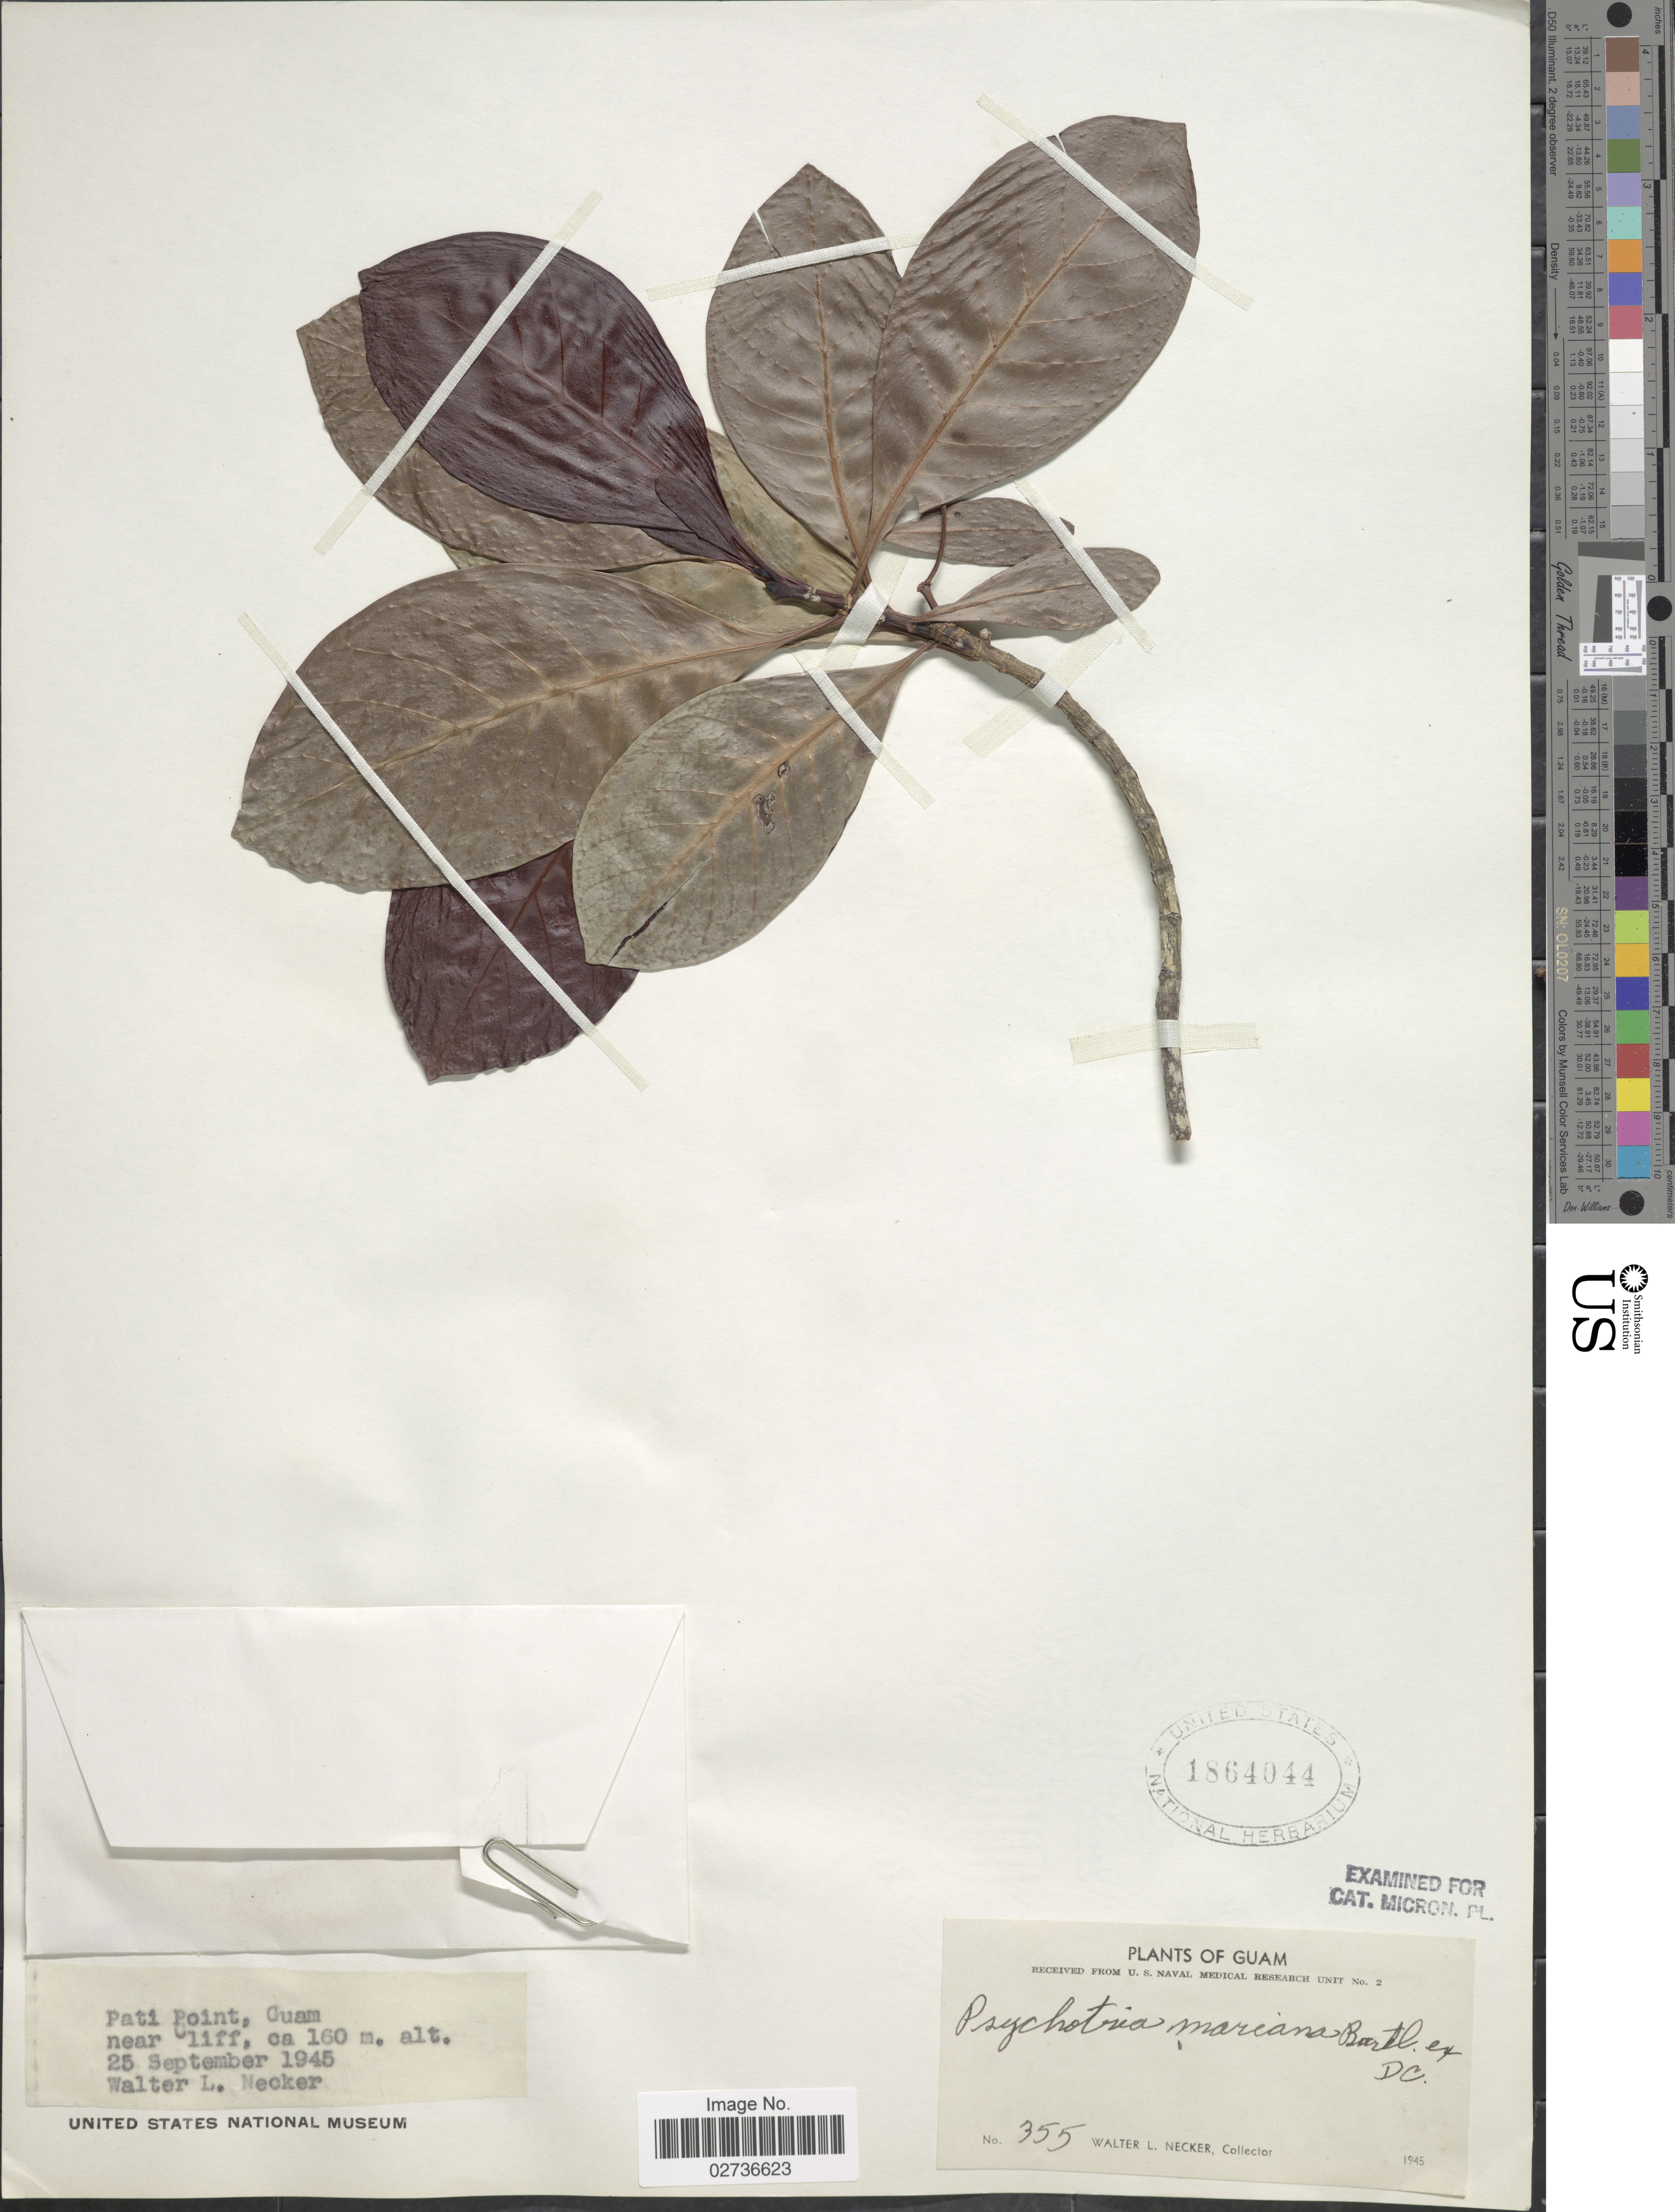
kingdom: Plantae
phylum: Tracheophyta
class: Magnoliopsida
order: Gentianales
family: Rubiaceae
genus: Psychotria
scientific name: Psychotria mariana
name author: Bartl. ex DC.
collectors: W. L. Necker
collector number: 355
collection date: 1945-09-25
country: Guam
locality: Pati Point, Guam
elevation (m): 160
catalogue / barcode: US 1864044